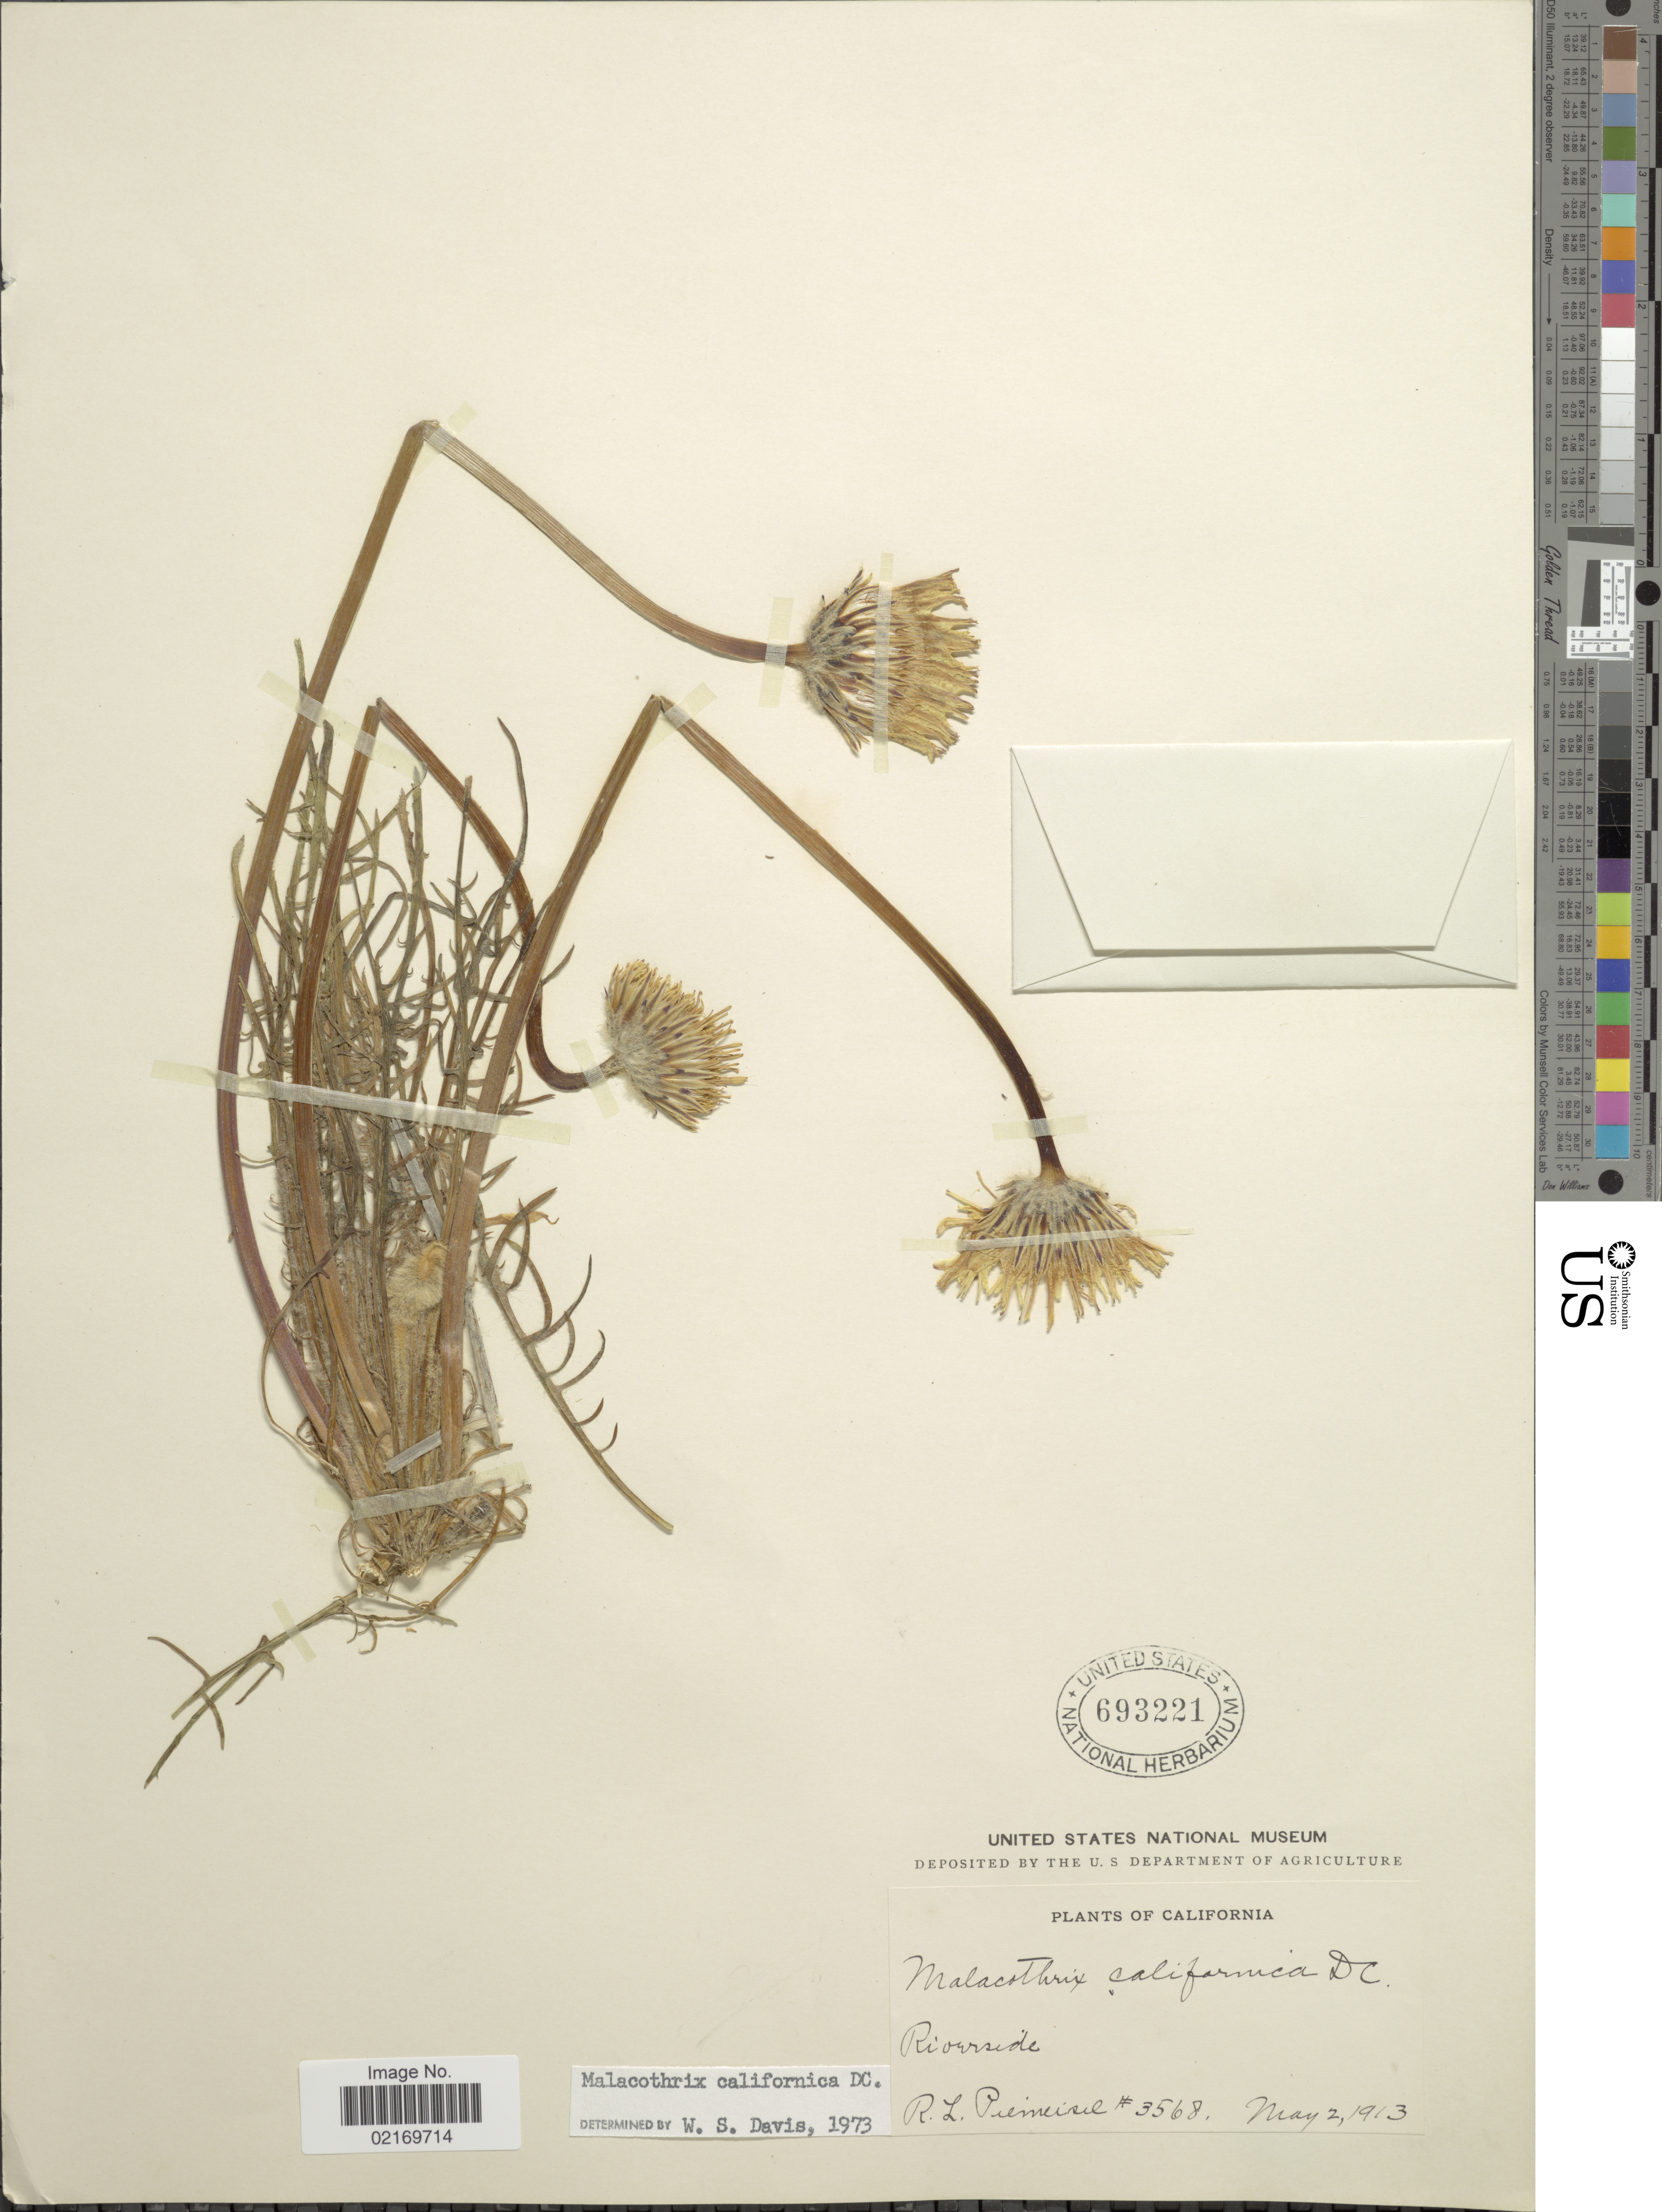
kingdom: Plantae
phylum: Tracheophyta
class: Magnoliopsida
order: Asterales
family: Asteraceae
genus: Malacothrix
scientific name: Malacothrix californica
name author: DC.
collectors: R. L. Piemeisel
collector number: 3568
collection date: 1913-05-02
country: United States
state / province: California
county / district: Riverside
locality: Riverside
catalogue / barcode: US 693221